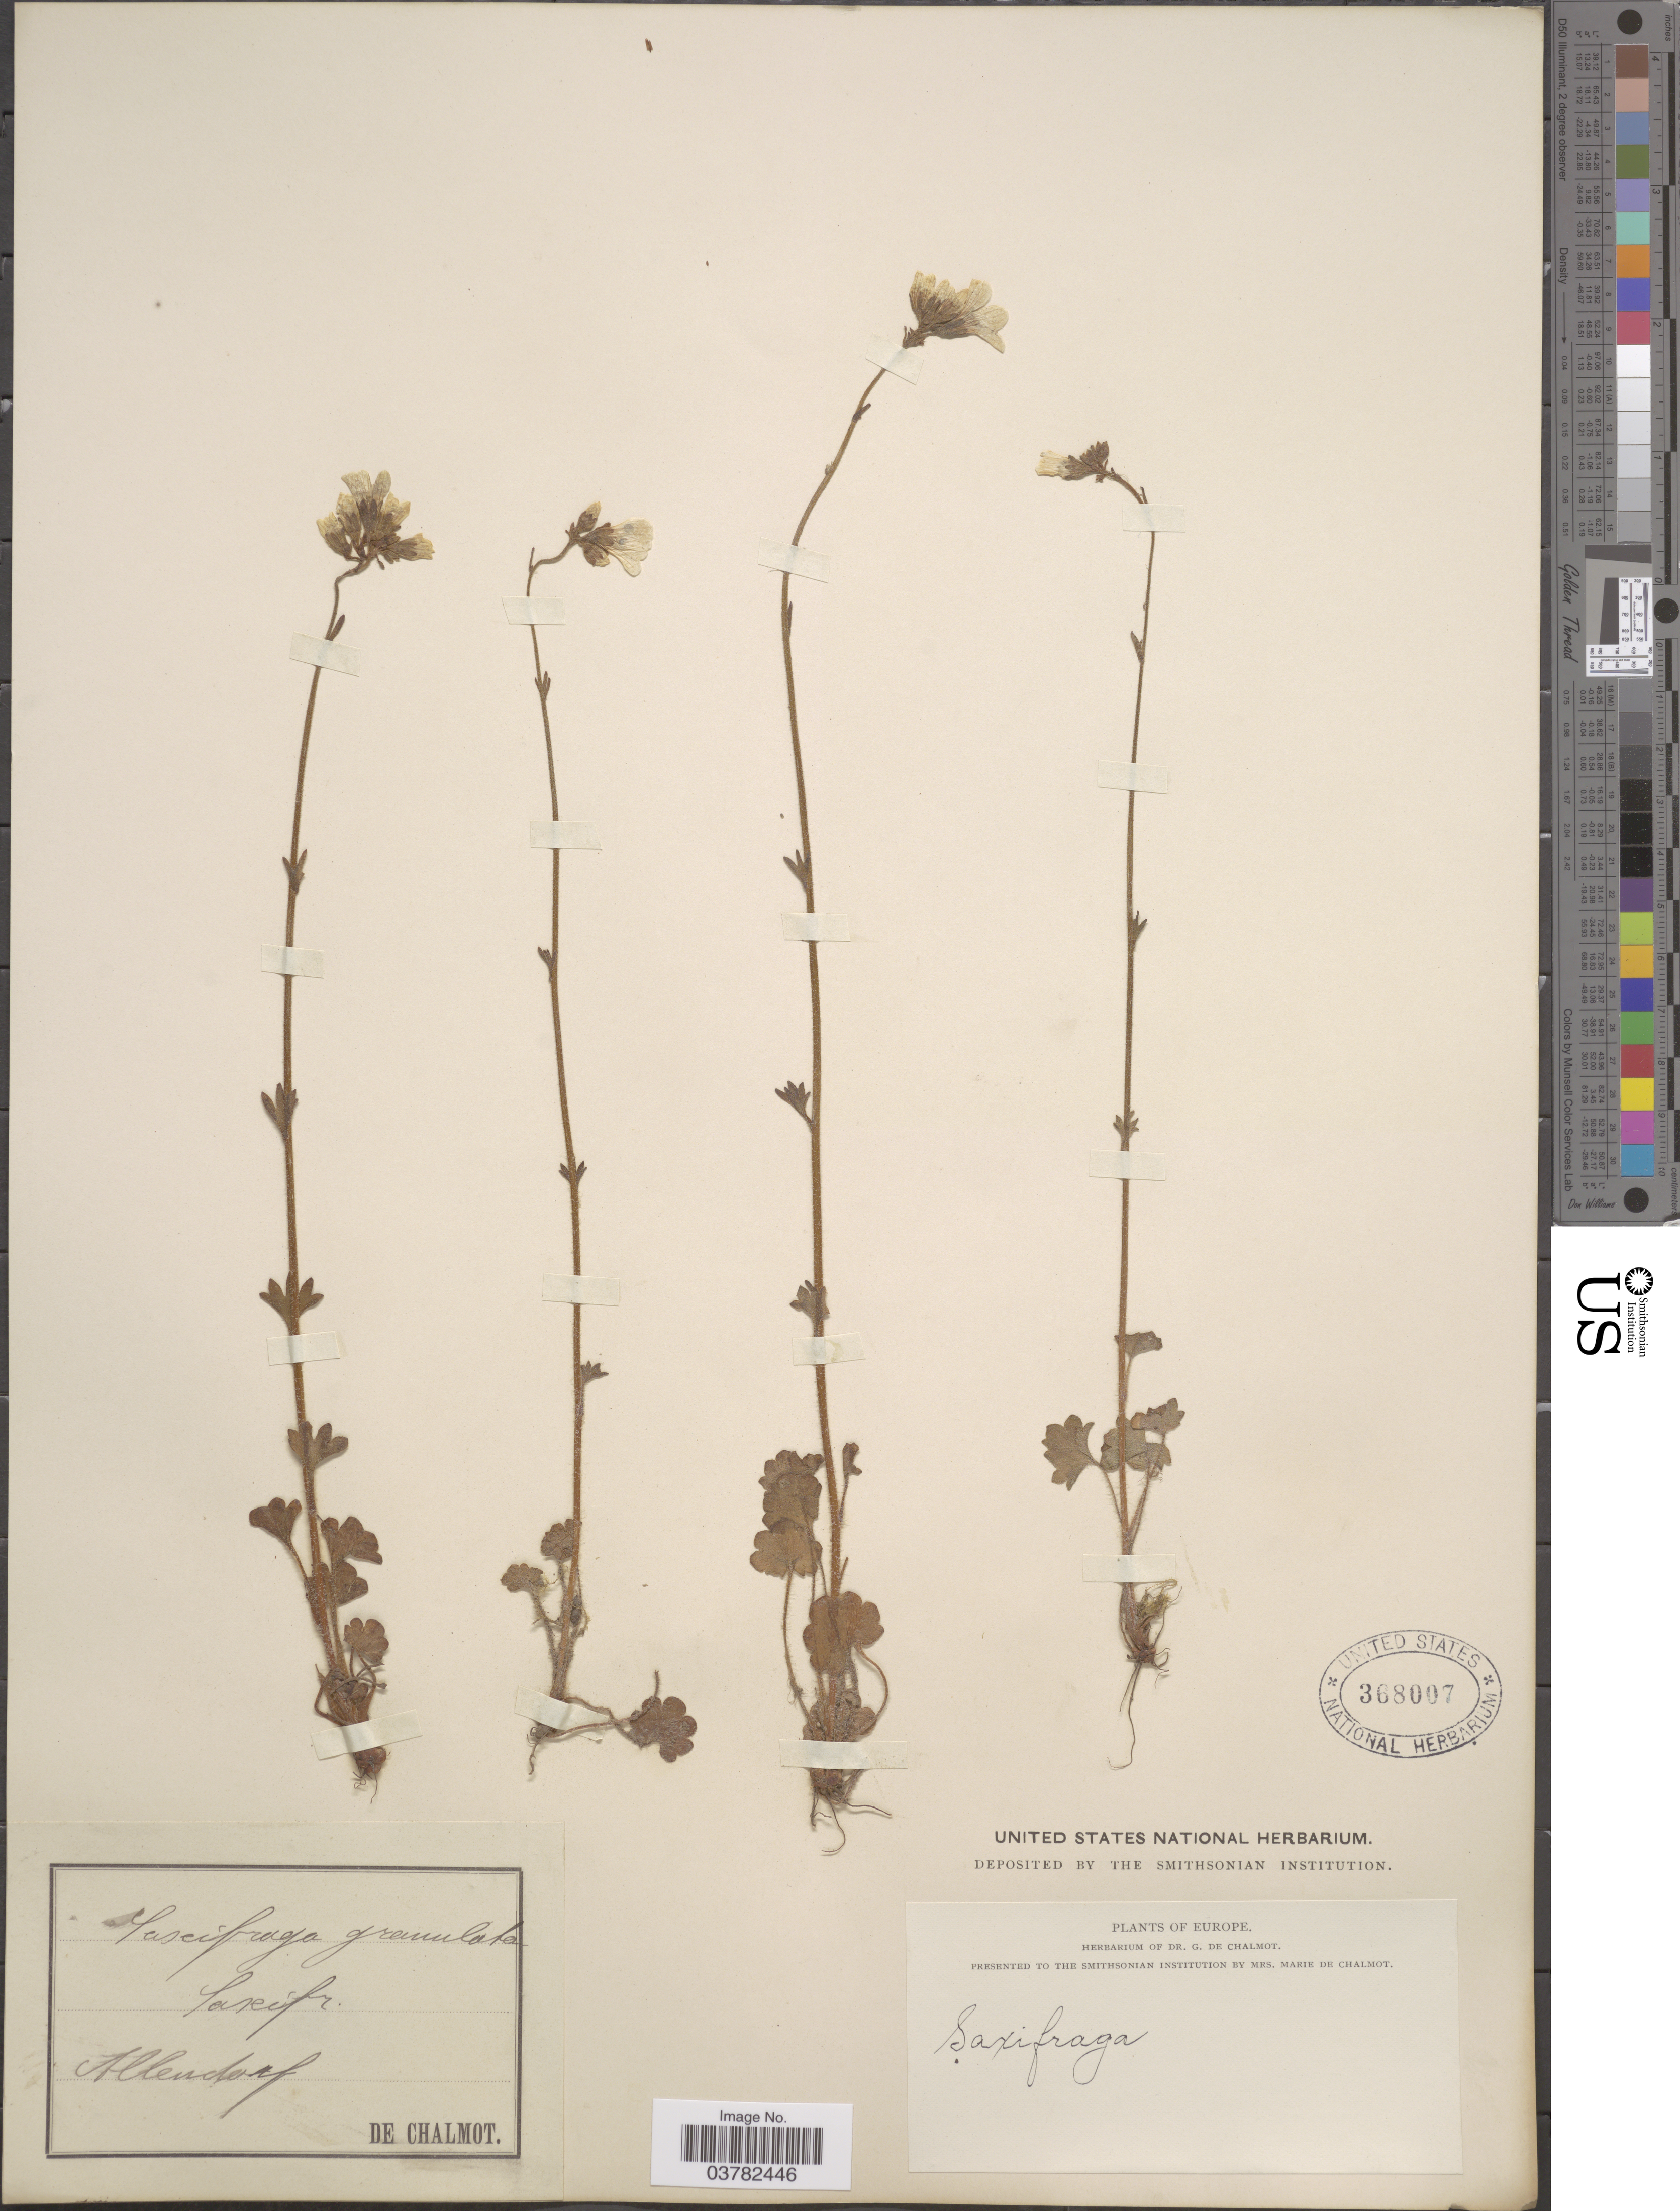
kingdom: Plantae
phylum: Tracheophyta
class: Magnoliopsida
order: Saxifragales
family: Saxifragaceae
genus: Saxifraga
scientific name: Saxifraga granulata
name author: L.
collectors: De Chalmot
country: Germany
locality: Europe. Allendorf.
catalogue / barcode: US 368007